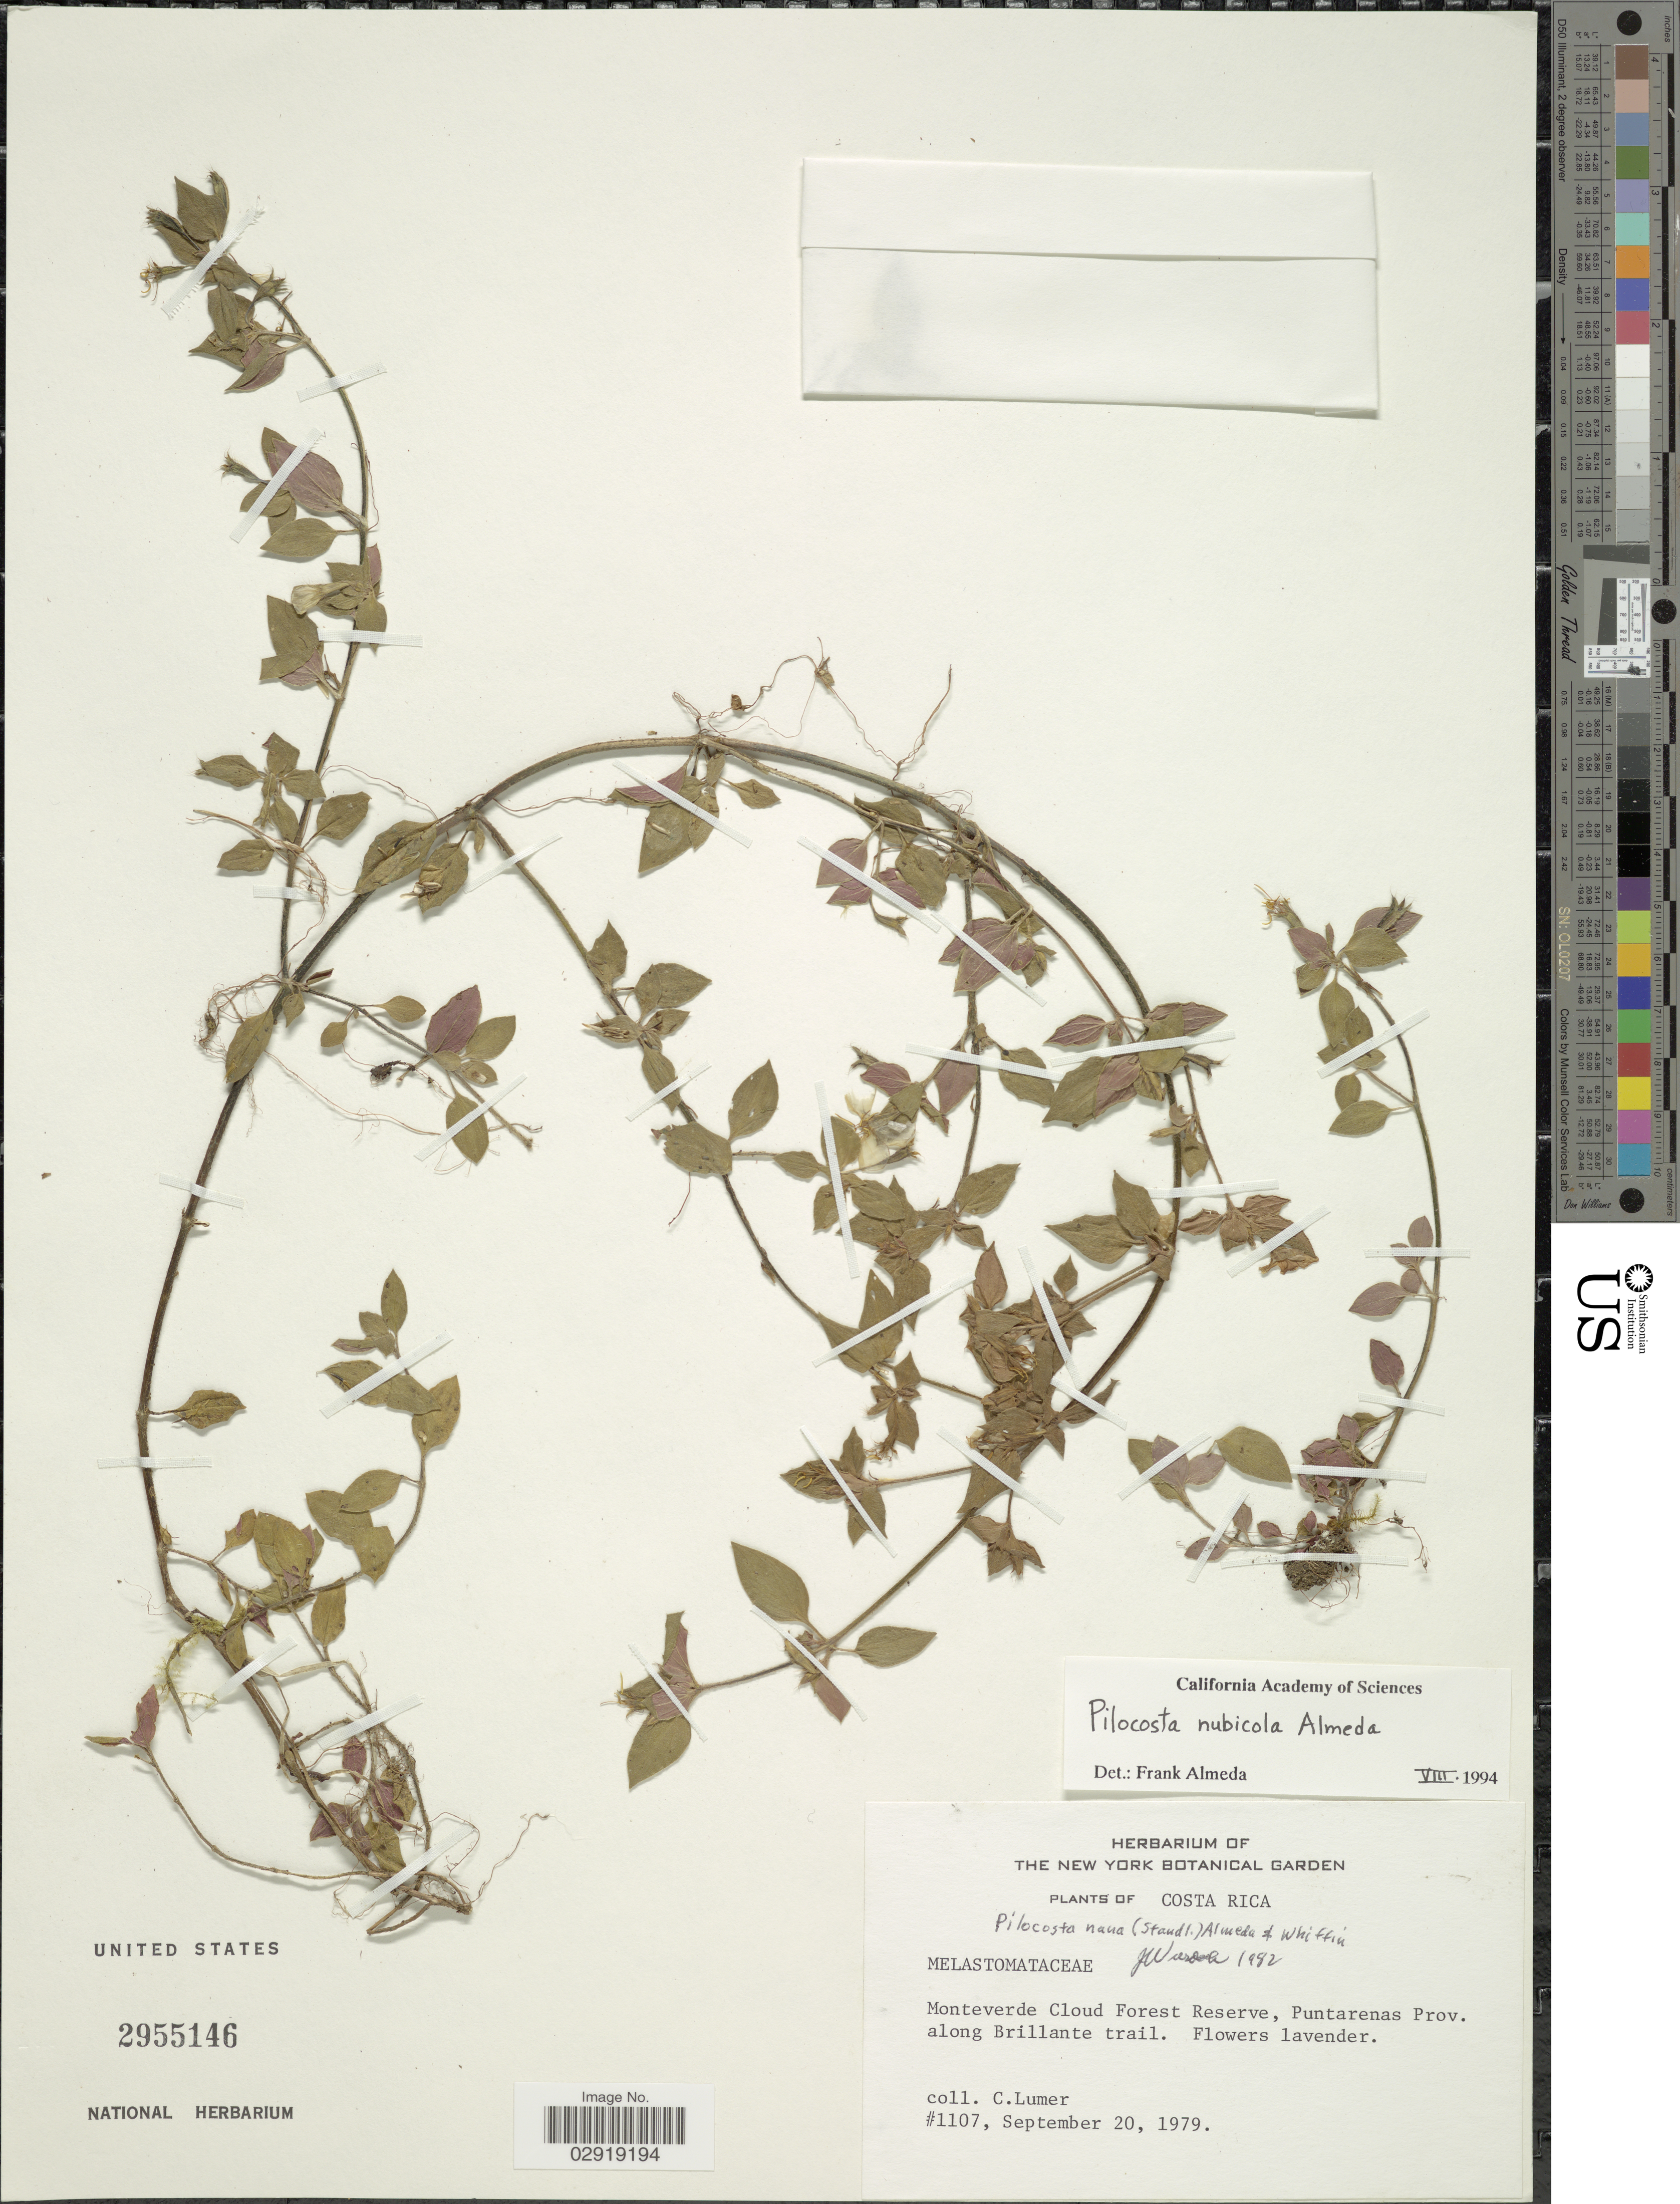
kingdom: Plantae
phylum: Tracheophyta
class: Magnoliopsida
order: Myrtales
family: Melastomataceae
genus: Pilocosta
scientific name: Pilocosta nubicola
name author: Almeda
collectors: C. Lumer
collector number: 1107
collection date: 1979-09-20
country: Costa Rica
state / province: Puntarenas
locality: Monteverde Cloud Forest Reserve, Puntarenas Prov. along Brillante trail.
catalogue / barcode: US 2955146